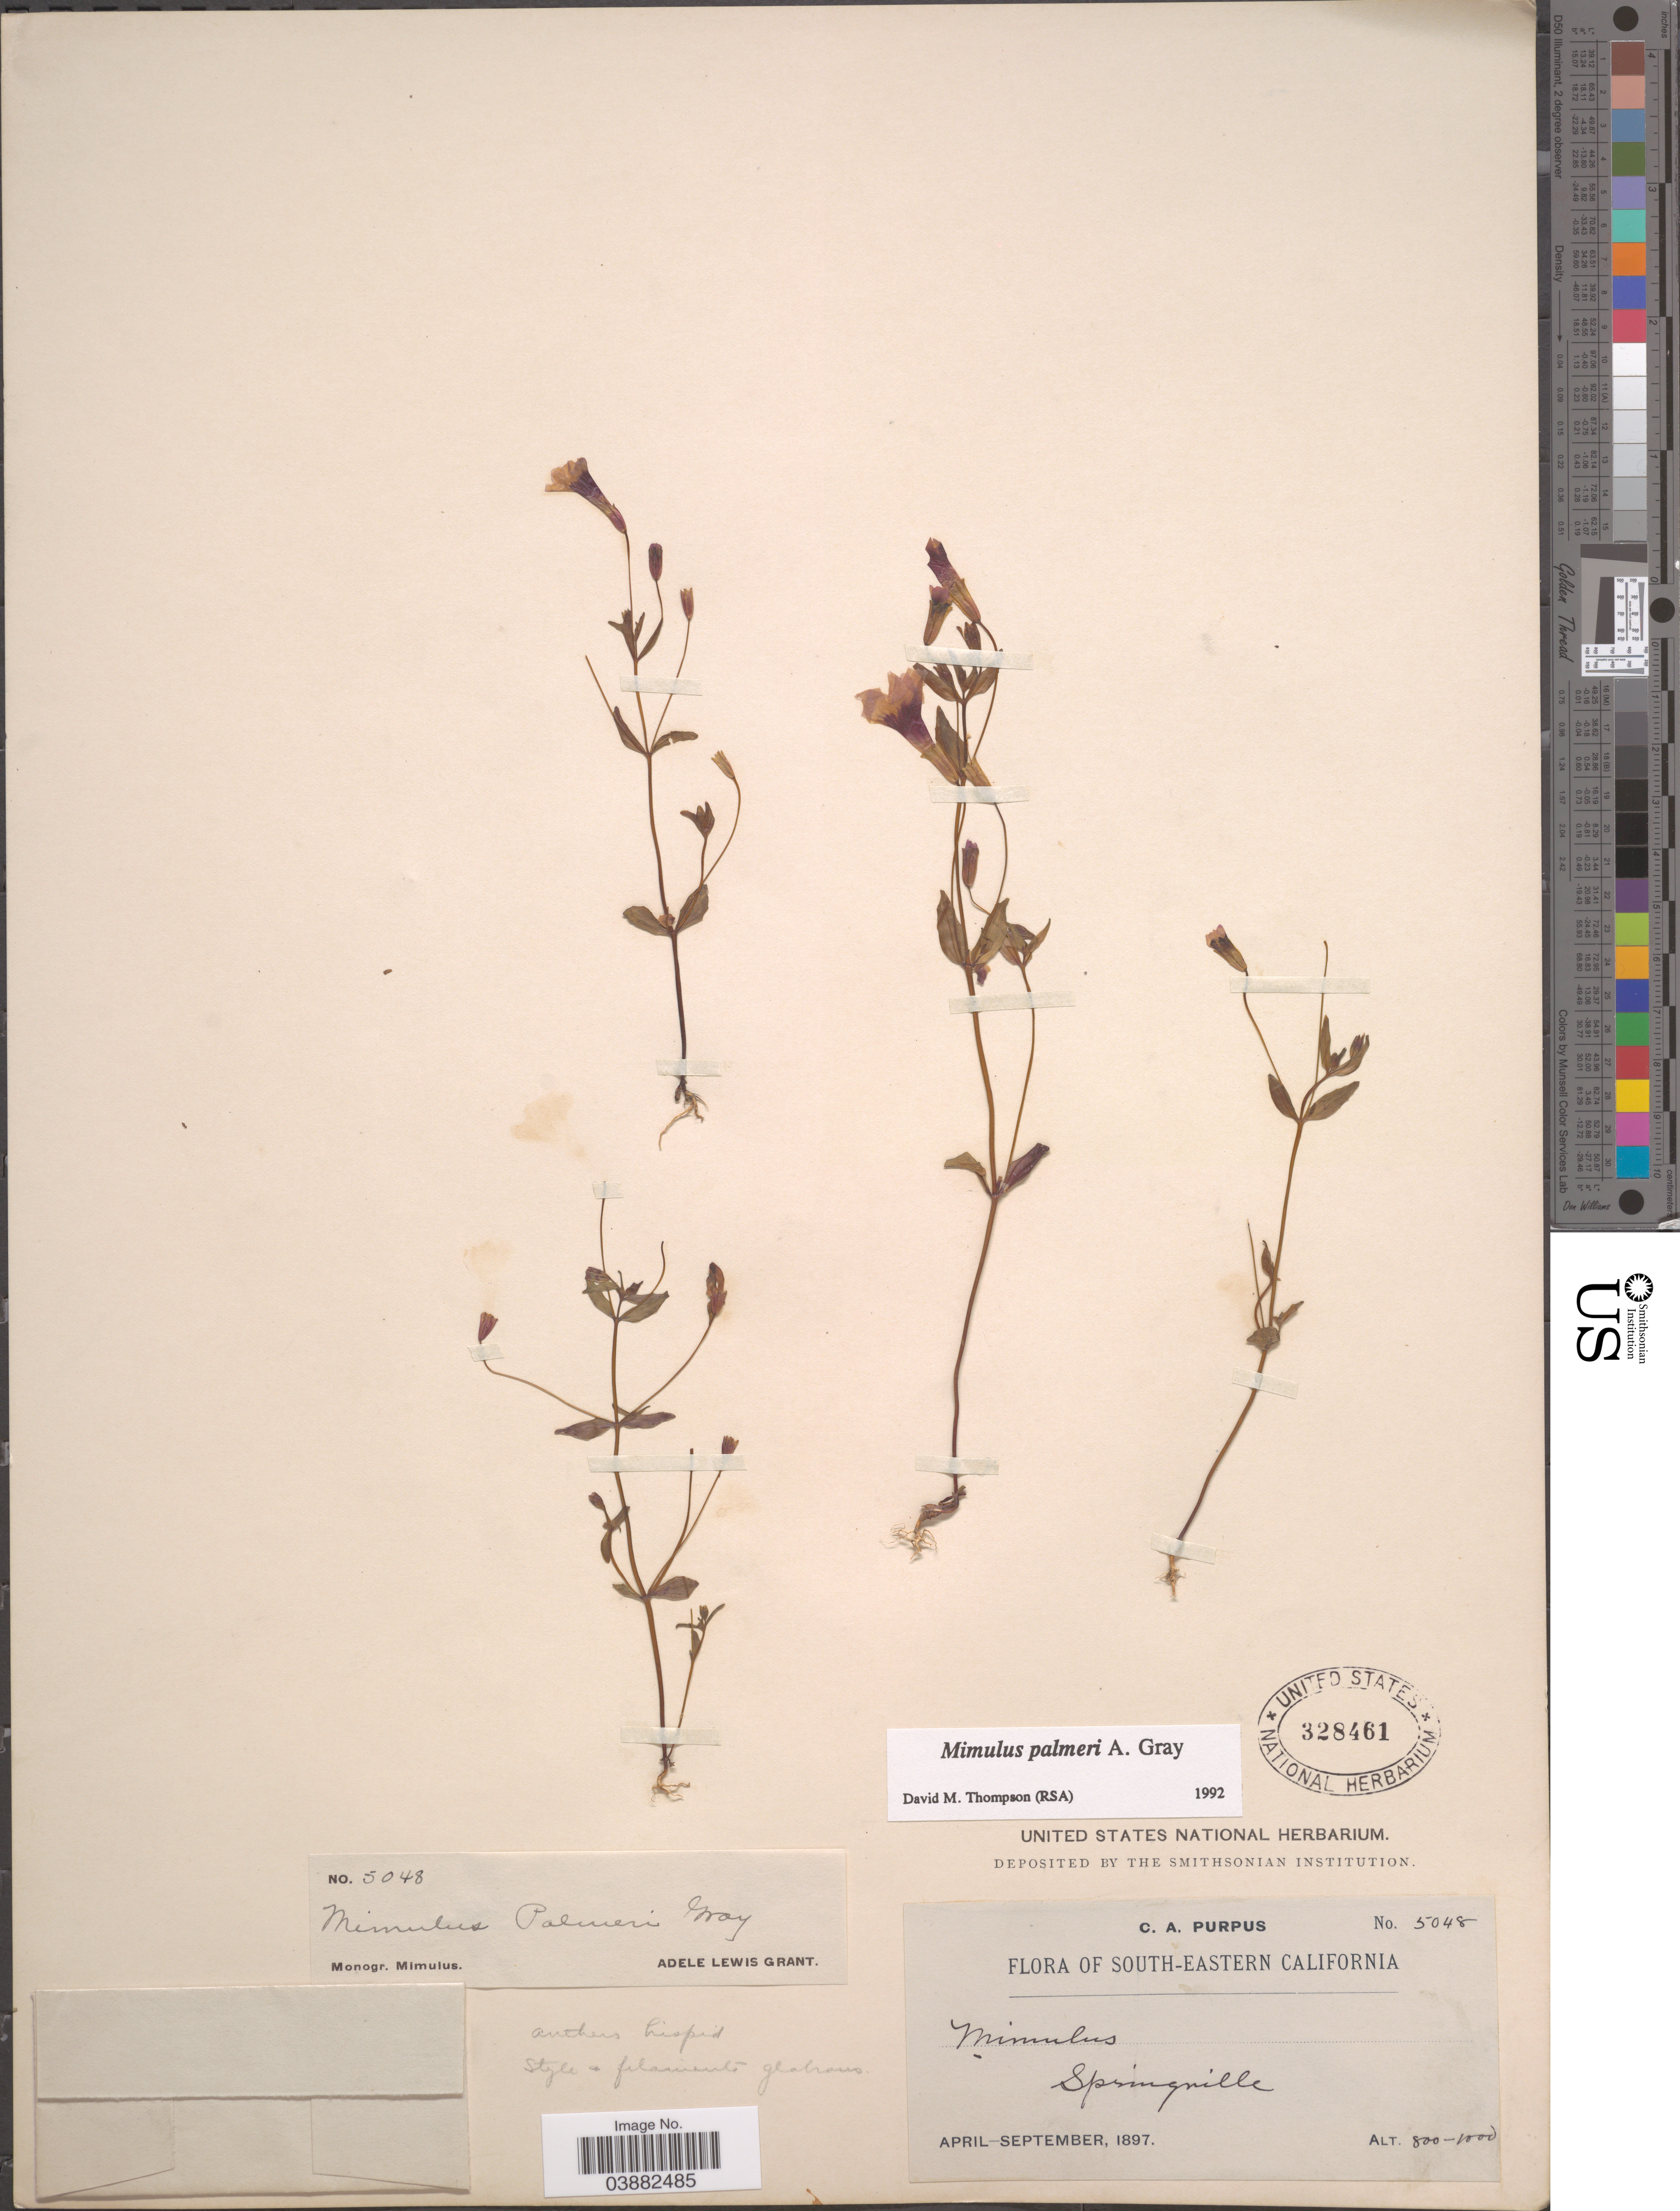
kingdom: Plantae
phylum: Tracheophyta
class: Magnoliopsida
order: Lamiales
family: Phrymaceae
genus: Mimulus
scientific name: Mimulus palmeri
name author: A. Gray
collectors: C. A. Purpus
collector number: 5048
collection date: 1897-04/1897-09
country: United States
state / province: California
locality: South-Eastern California. Springville.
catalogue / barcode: US 328461